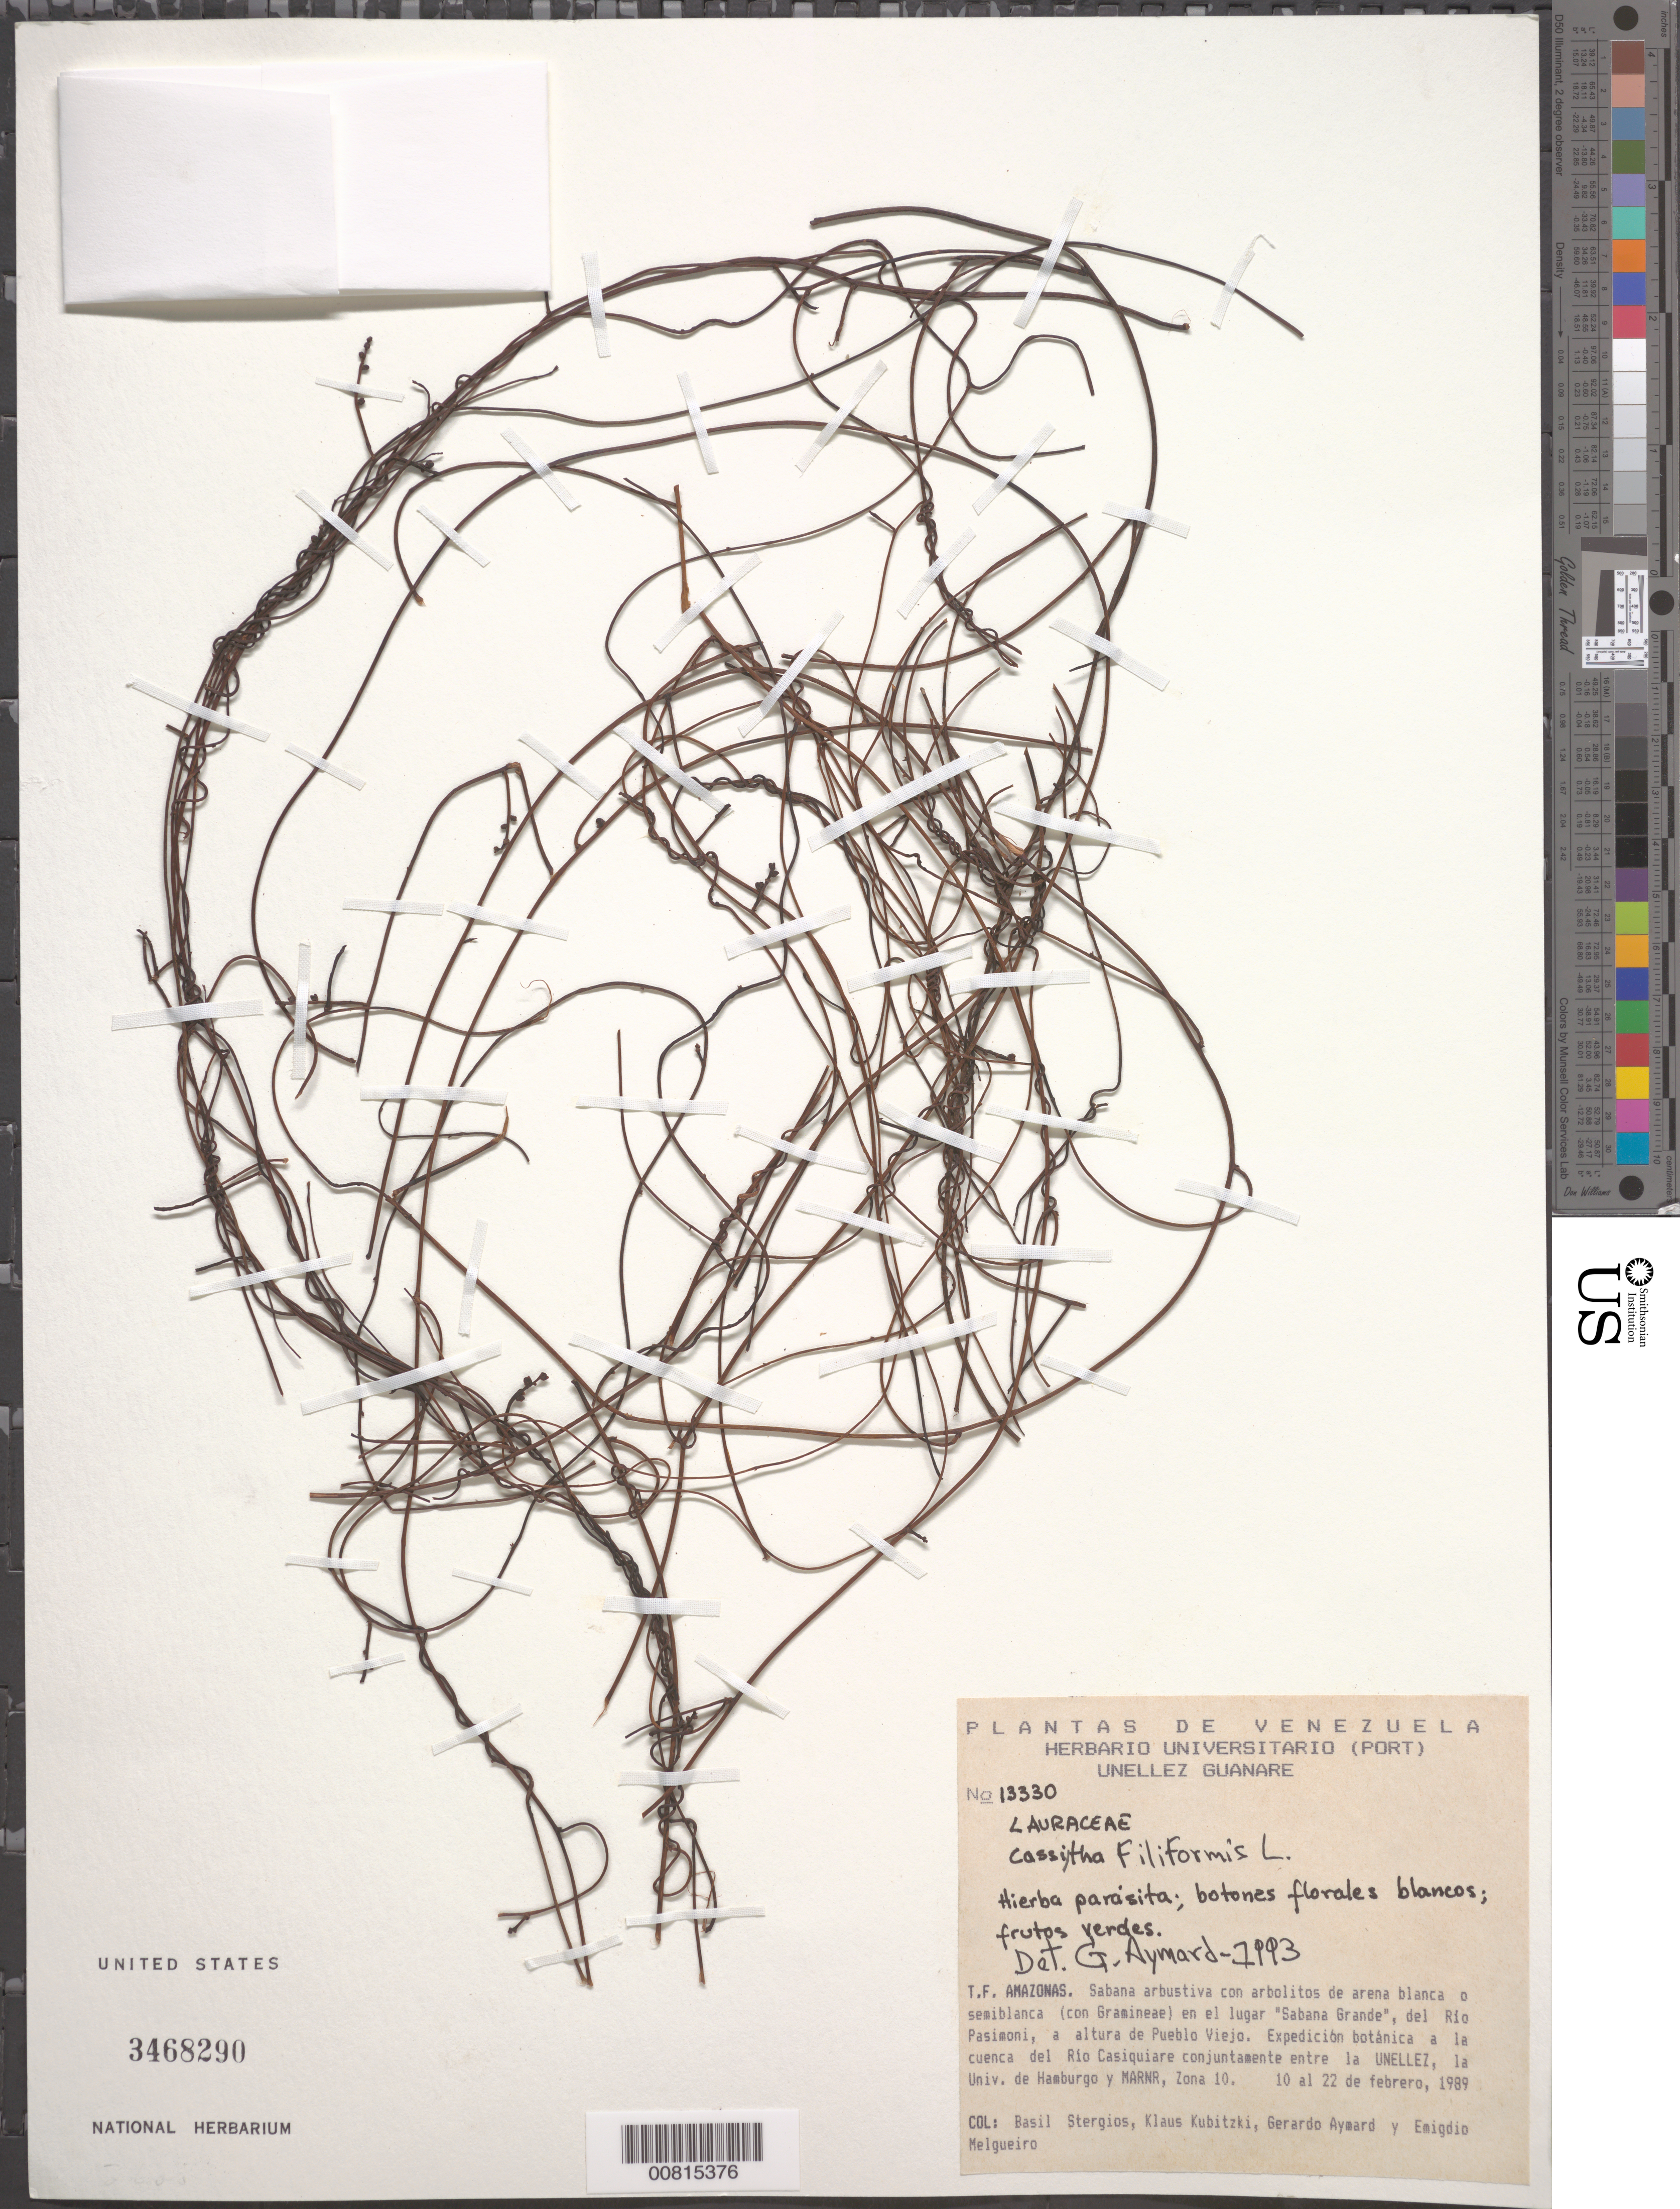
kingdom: Plantae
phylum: Tracheophyta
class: Magnoliopsida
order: Laurales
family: Lauraceae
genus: Cassytha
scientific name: Cassytha filiformis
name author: L.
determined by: Aymard C., G. A., (PORT), Univ. Nac. Exp. de los Llanos Ezequiel Zamora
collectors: B. G. Stergios, K. Kubitzki, G. A. Aymard & E. Melgueiro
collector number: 13330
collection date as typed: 10-Feb-89 to 22-Feb-89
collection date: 1989-02-10/1989-02-22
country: Venezuela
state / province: Amazonas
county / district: Río Negro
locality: Río Casiquiare, "Sabana Grande", Río Pasimoni, a altura de Pueblo Viejo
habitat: Sabana arbustiva con aroblitos de arena blanca o semiblanca (con Gramineae) en el luga sabana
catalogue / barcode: US 3468290